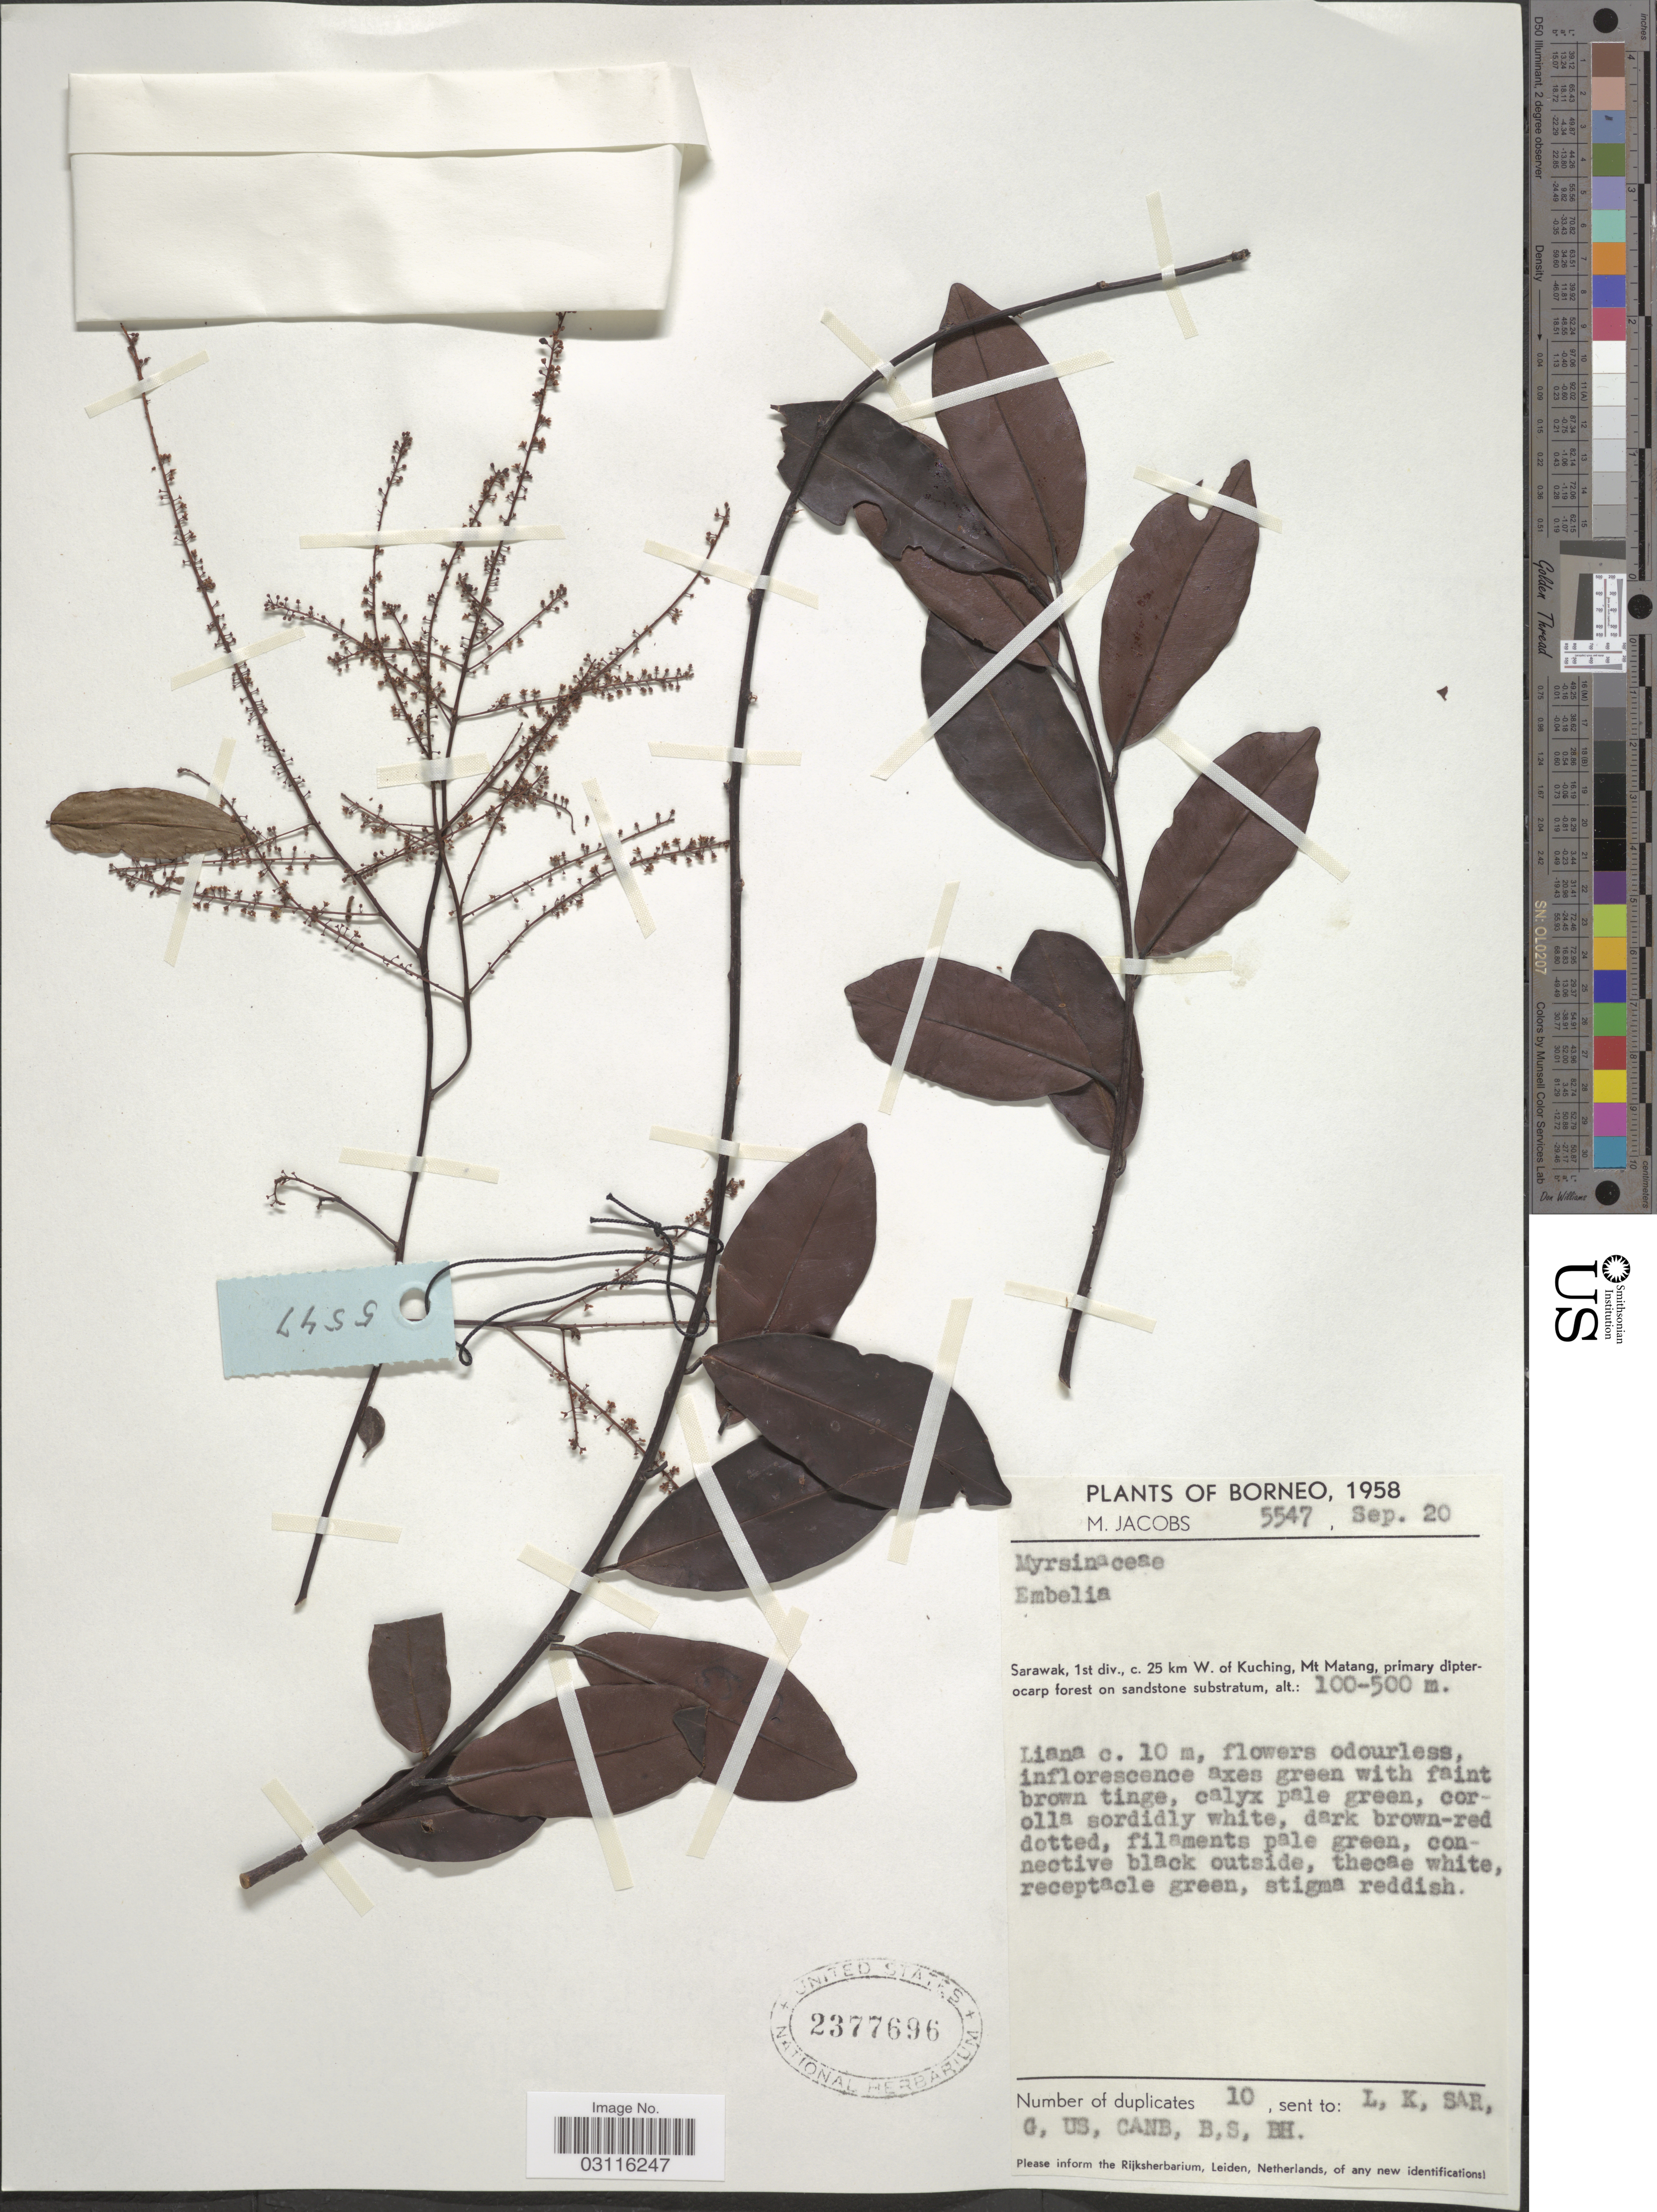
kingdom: Plantae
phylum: Tracheophyta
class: Magnoliopsida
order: Ericales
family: Primulaceae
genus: Embelia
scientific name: Embelia sp.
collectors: M. Jacobs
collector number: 5547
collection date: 1958-09-20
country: Malaysia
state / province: Sarawak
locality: Borneo. 1st div., c. 25 km W. of Kuching, Mt Matang.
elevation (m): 100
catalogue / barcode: US 2377696